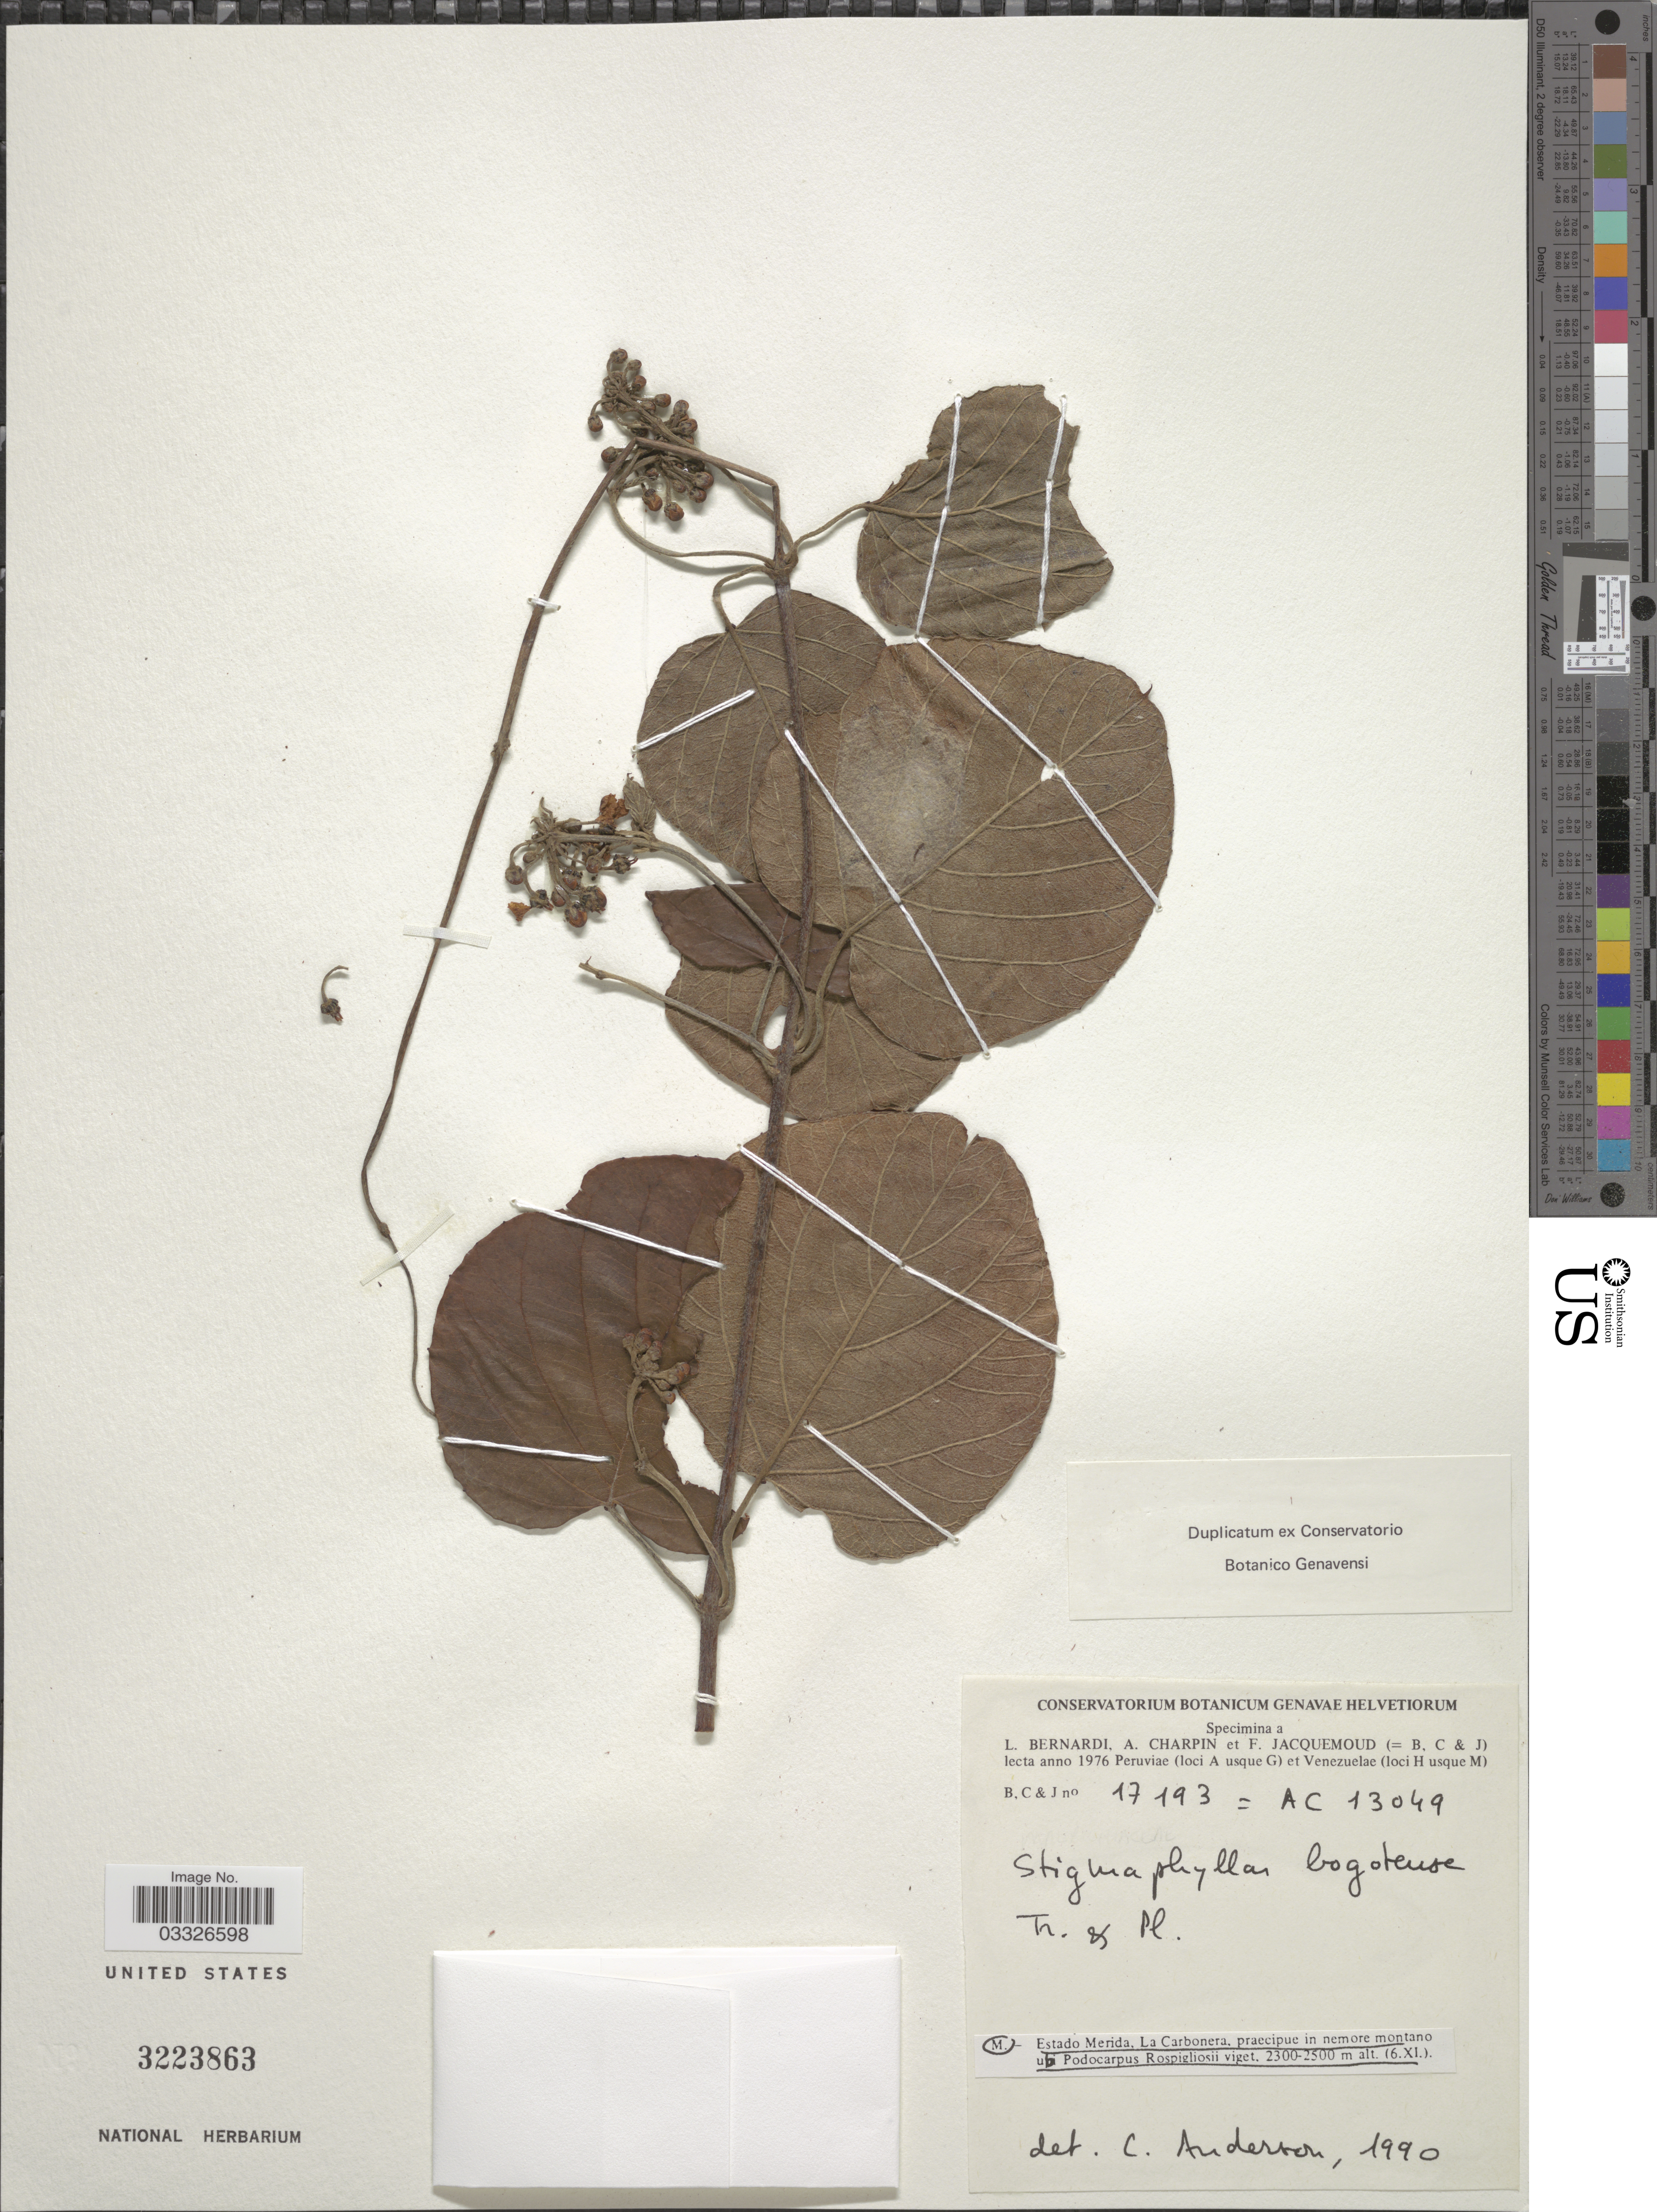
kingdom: Plantae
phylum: Tracheophyta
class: Magnoliopsida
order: Malpighiales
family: Malpighiaceae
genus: Stigmaphyllon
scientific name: Stigmaphyllon bogotense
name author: Triana & Planch.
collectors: L. Bernardi, A. Charpin & F. Jacquemoud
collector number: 17193/ AC 13049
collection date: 1976-11-06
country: Venezuela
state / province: Mérida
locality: La Carbonera.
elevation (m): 2300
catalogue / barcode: US 3223863